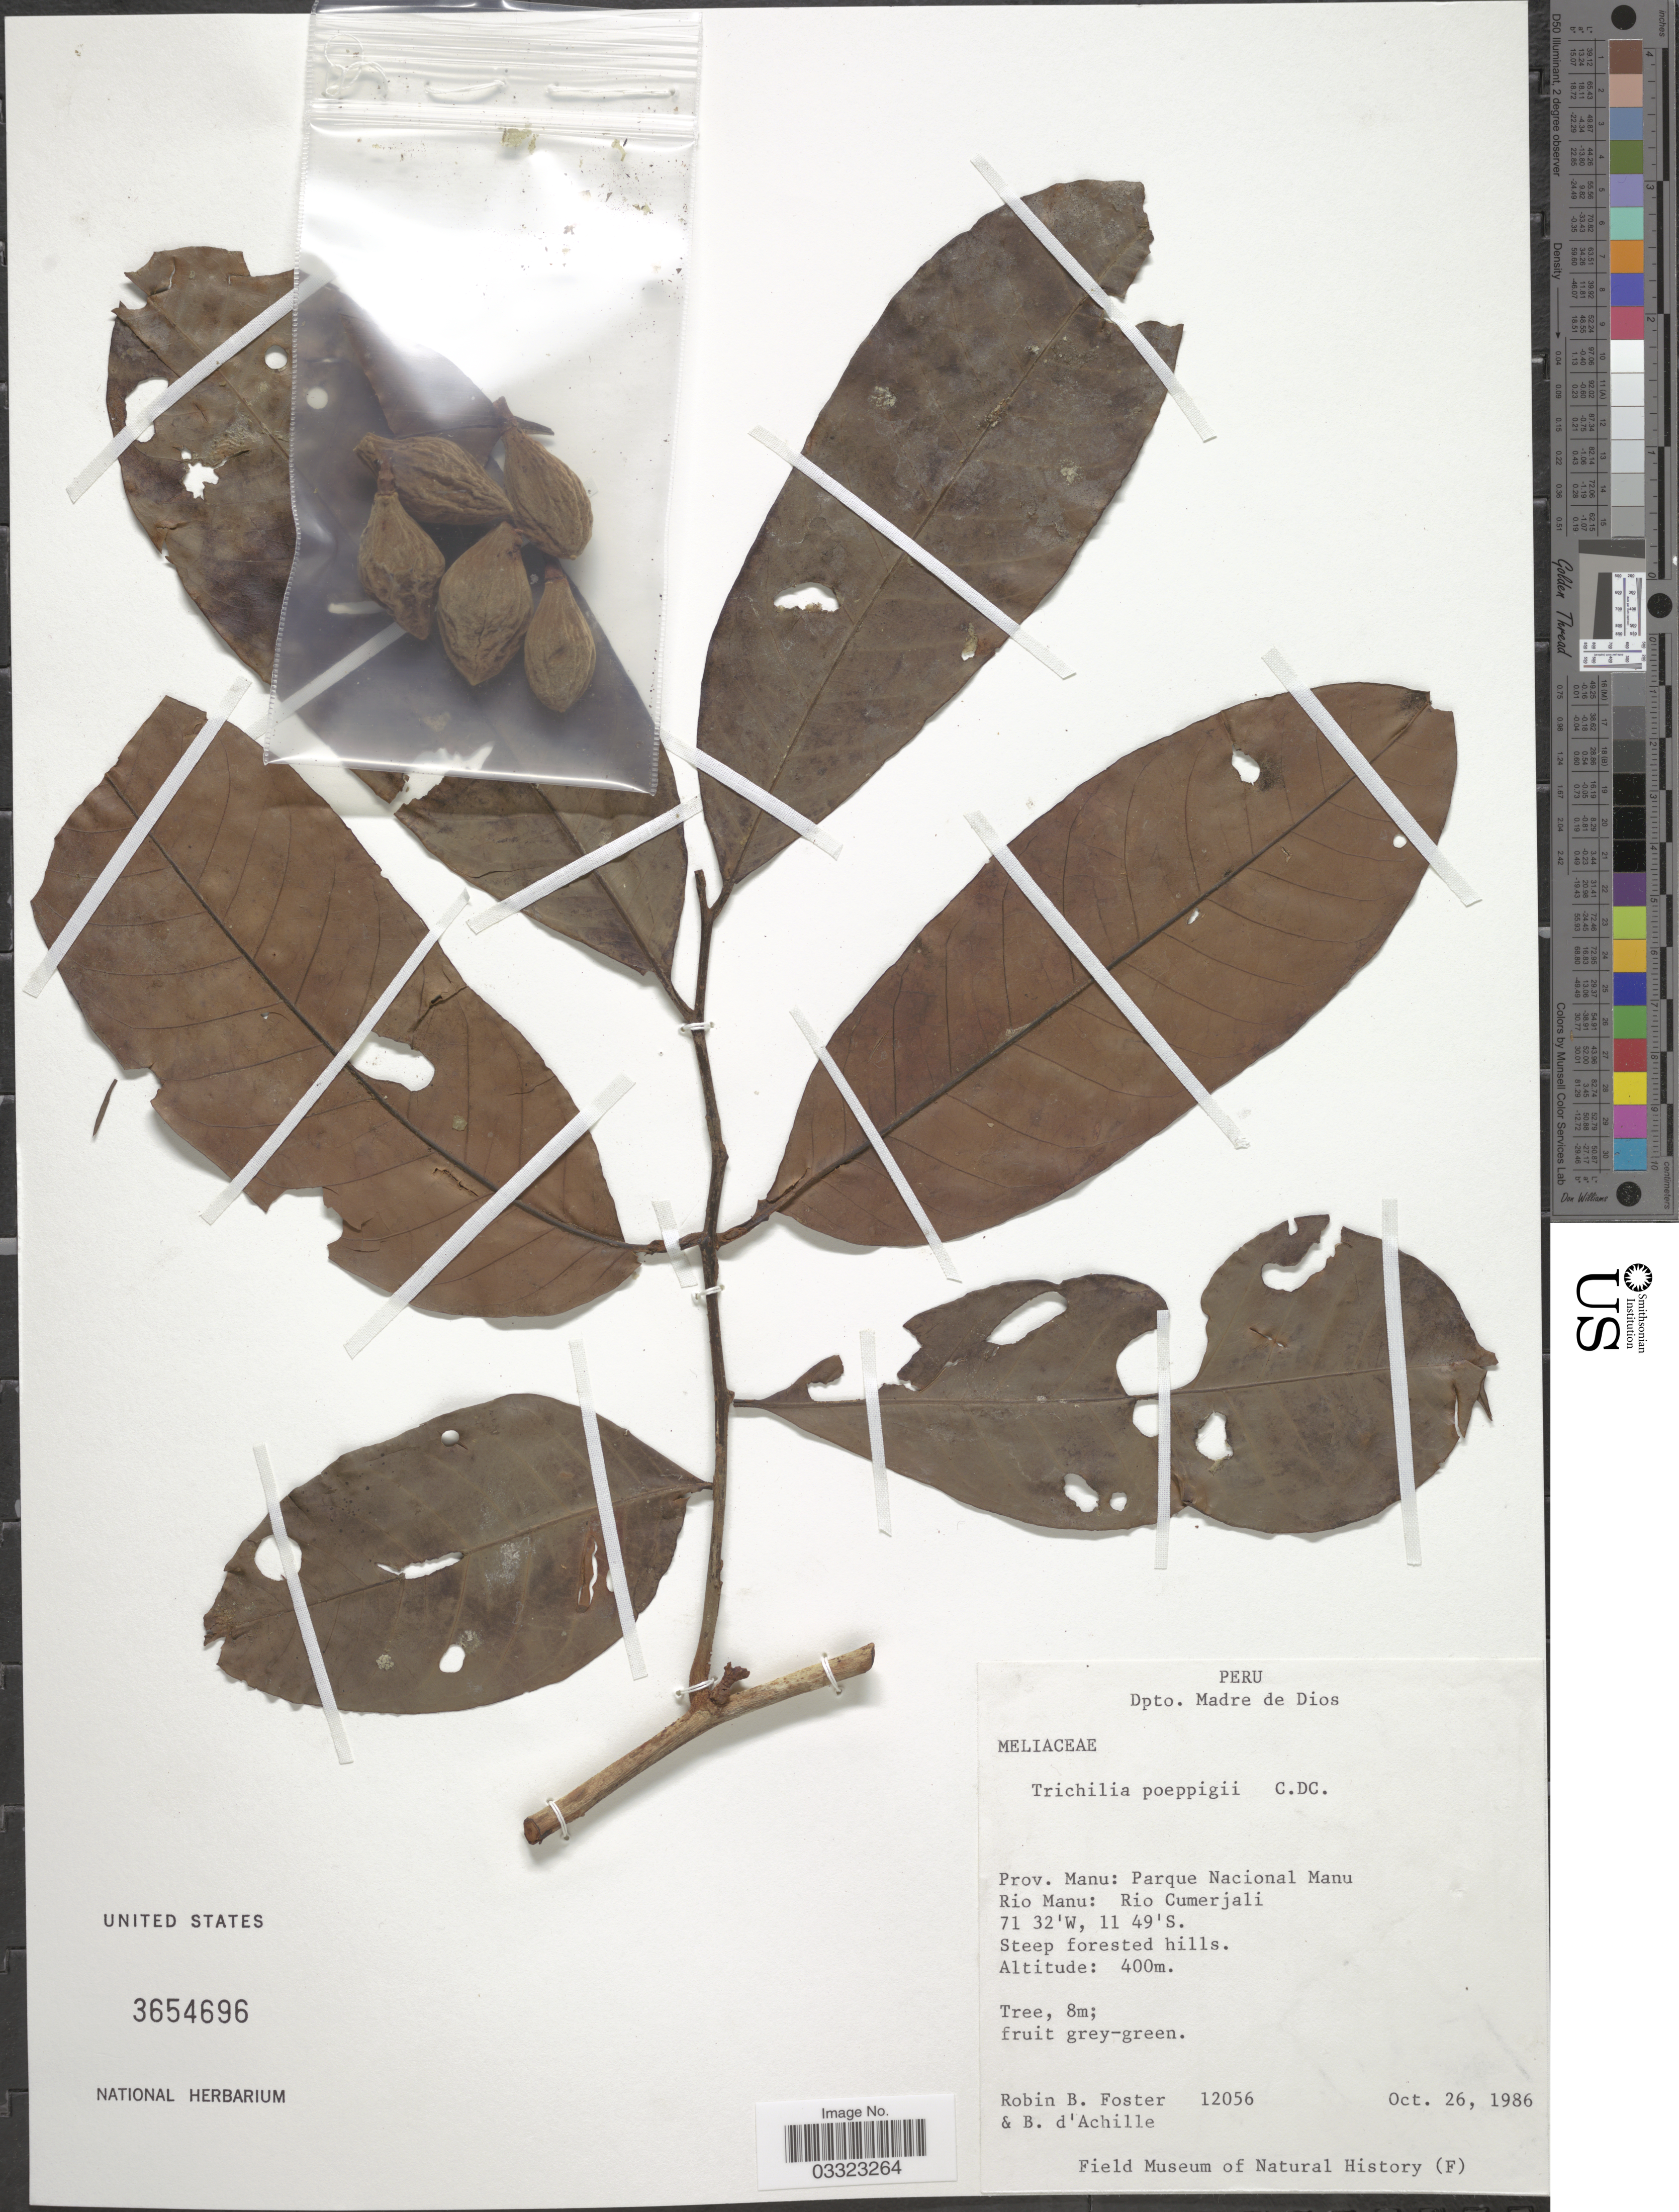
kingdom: Plantae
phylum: Tracheophyta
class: Magnoliopsida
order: Sapindales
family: Meliaceae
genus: Trichilia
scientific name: Trichilia poeppigii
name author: C. DC.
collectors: R. B. Foster & B. d'Achille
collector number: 12056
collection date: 1986-10-26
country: Peru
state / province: Madre de Dios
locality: Dpto. Madre de Dios. Prov. Manu: Parque Nacional Manu. Rio Manu: Rio Cumerjali.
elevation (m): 400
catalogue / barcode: US 3654696